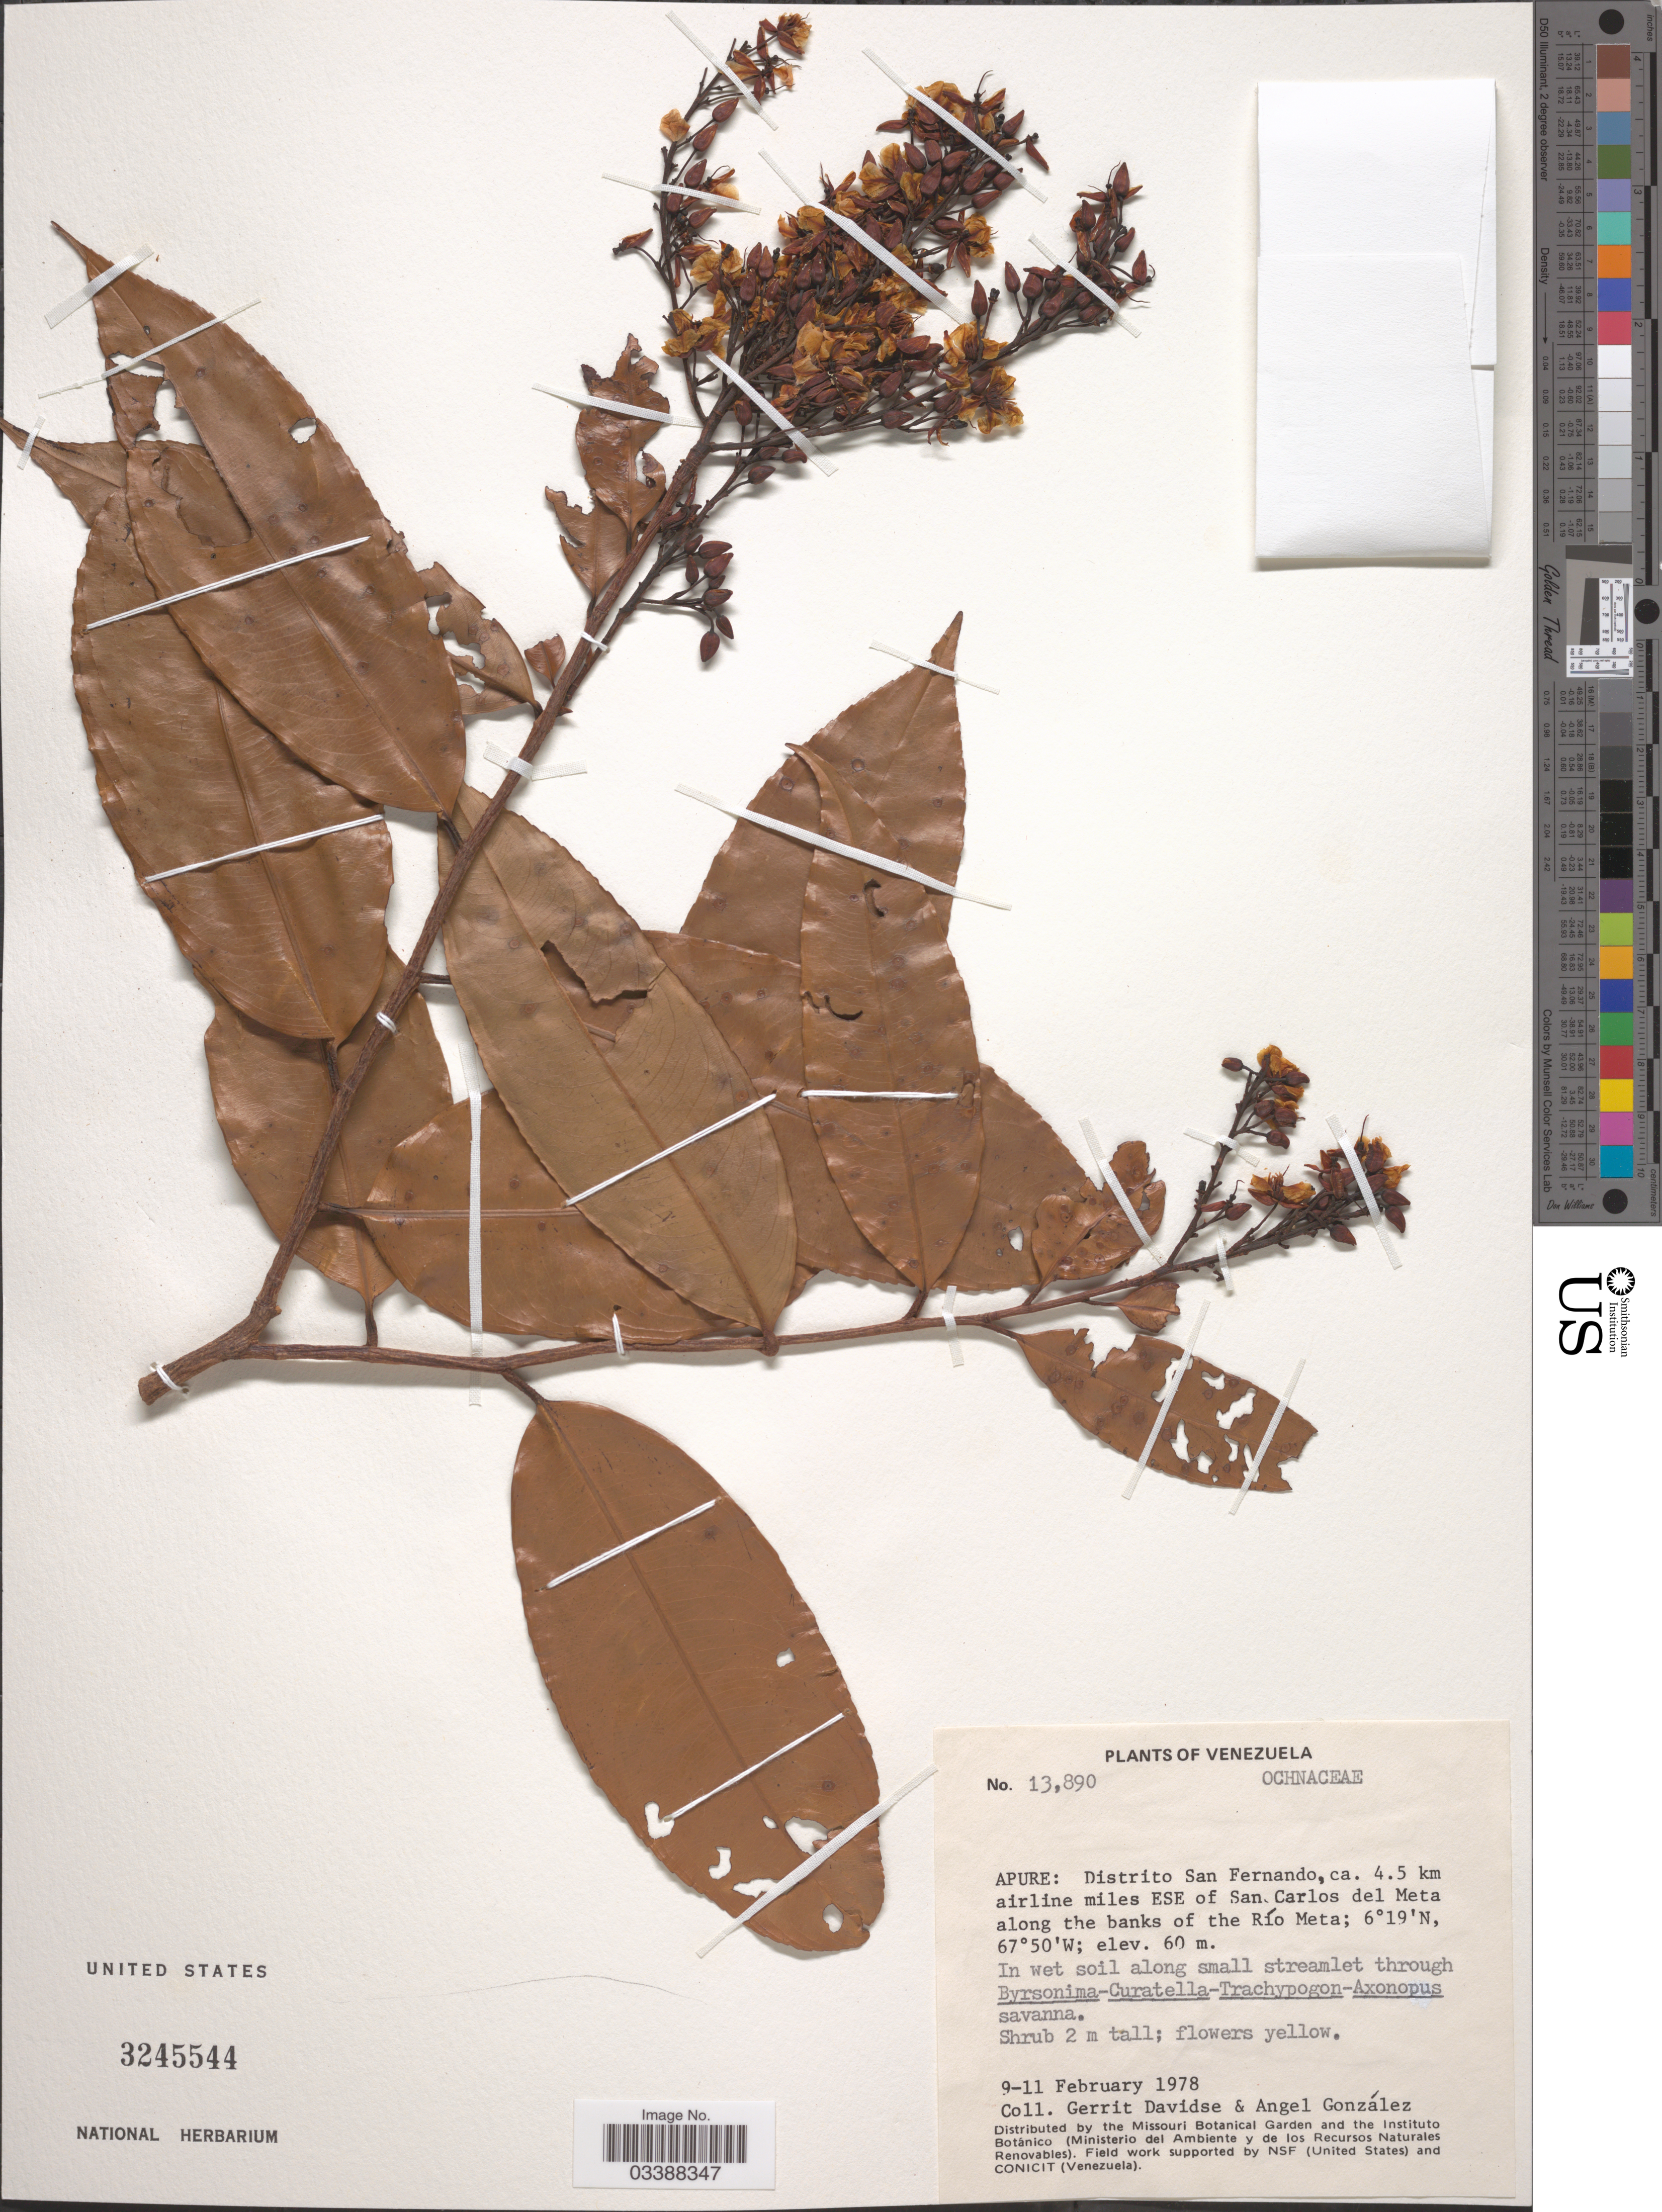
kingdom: Plantae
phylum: Tracheophyta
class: Magnoliopsida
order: Malpighiales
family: Ochnaceae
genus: Ouratea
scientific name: Ouratea sp.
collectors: G. Davidse & A. C. González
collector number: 13890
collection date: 1978-02-09/1978-02-11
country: Venezuela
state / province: Apure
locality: Distrito San Fernando, ca. 4.5 km airline miles ESE of San Carlos del meta along the banks of the Río Meta.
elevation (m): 60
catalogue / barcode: US 3245544